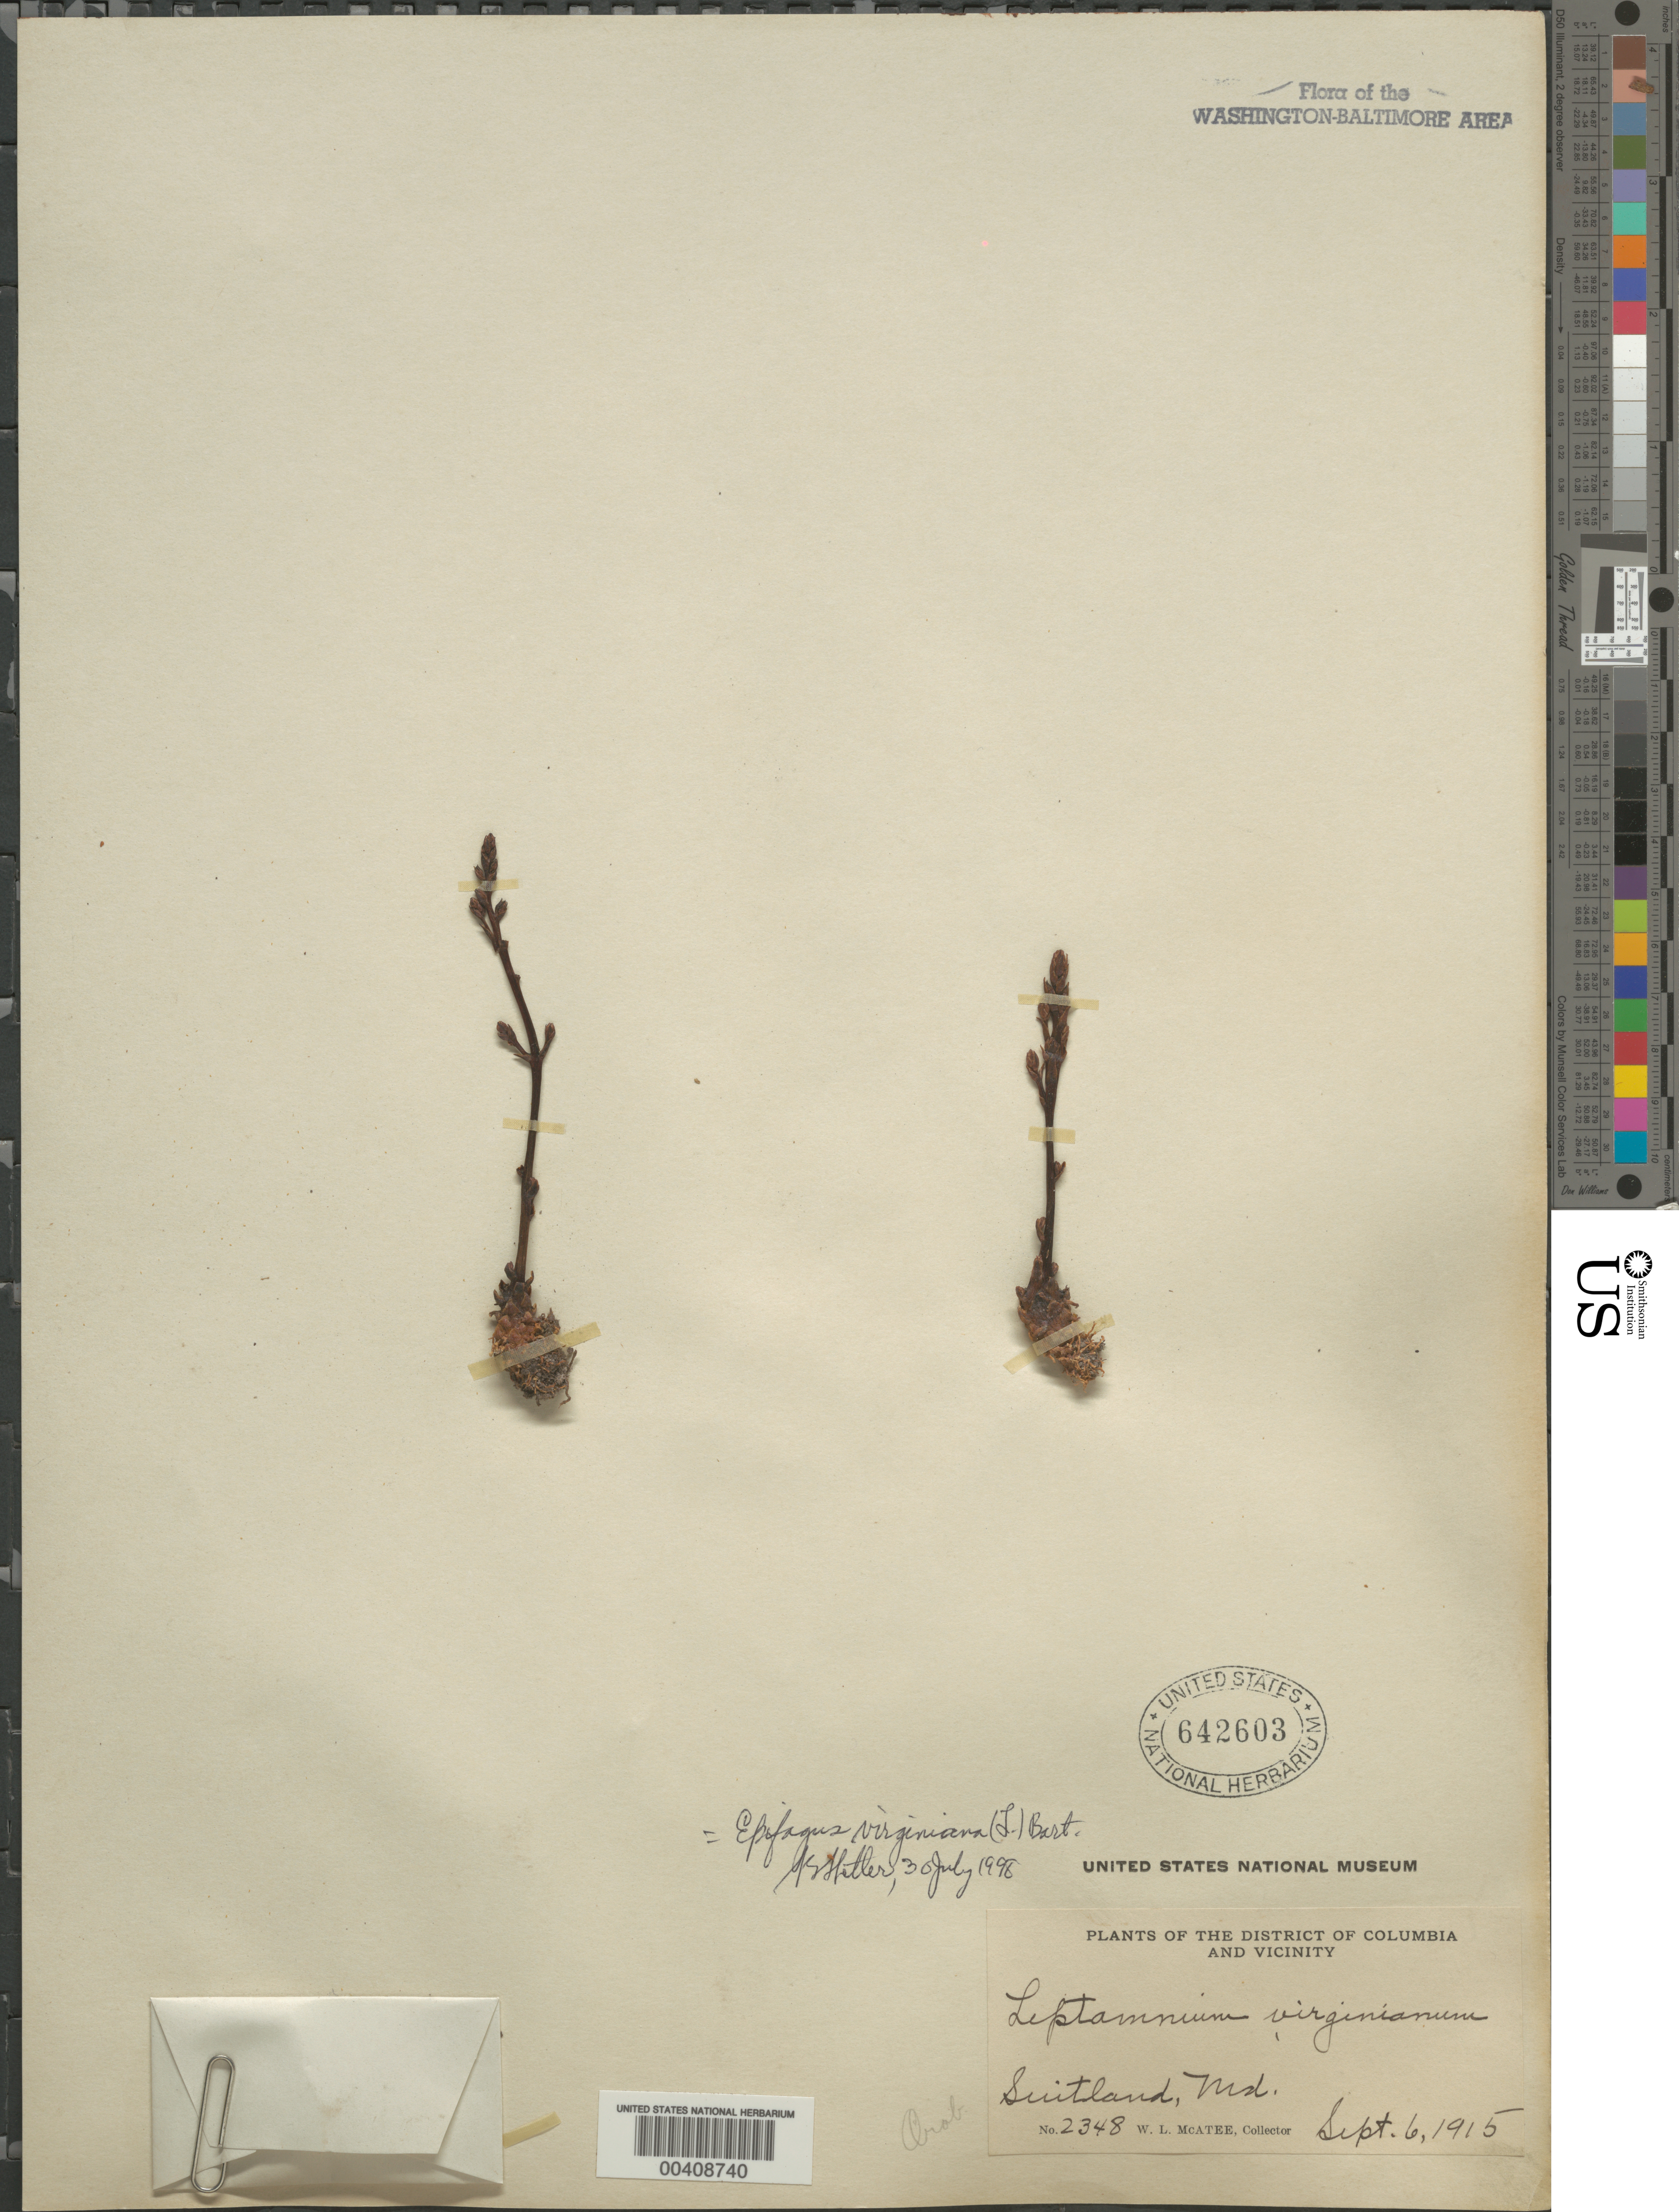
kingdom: Plantae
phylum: Tracheophyta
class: Magnoliopsida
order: Lamiales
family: Orobanchaceae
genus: Epifagus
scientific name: Epifagus virginiana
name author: (L.) W.P.C. Barton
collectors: W. McAtee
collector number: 2348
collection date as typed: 06 Sep 1915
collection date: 1915-09-06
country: United States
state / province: Maryland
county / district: Prince George's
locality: Suitland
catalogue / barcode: US 642603